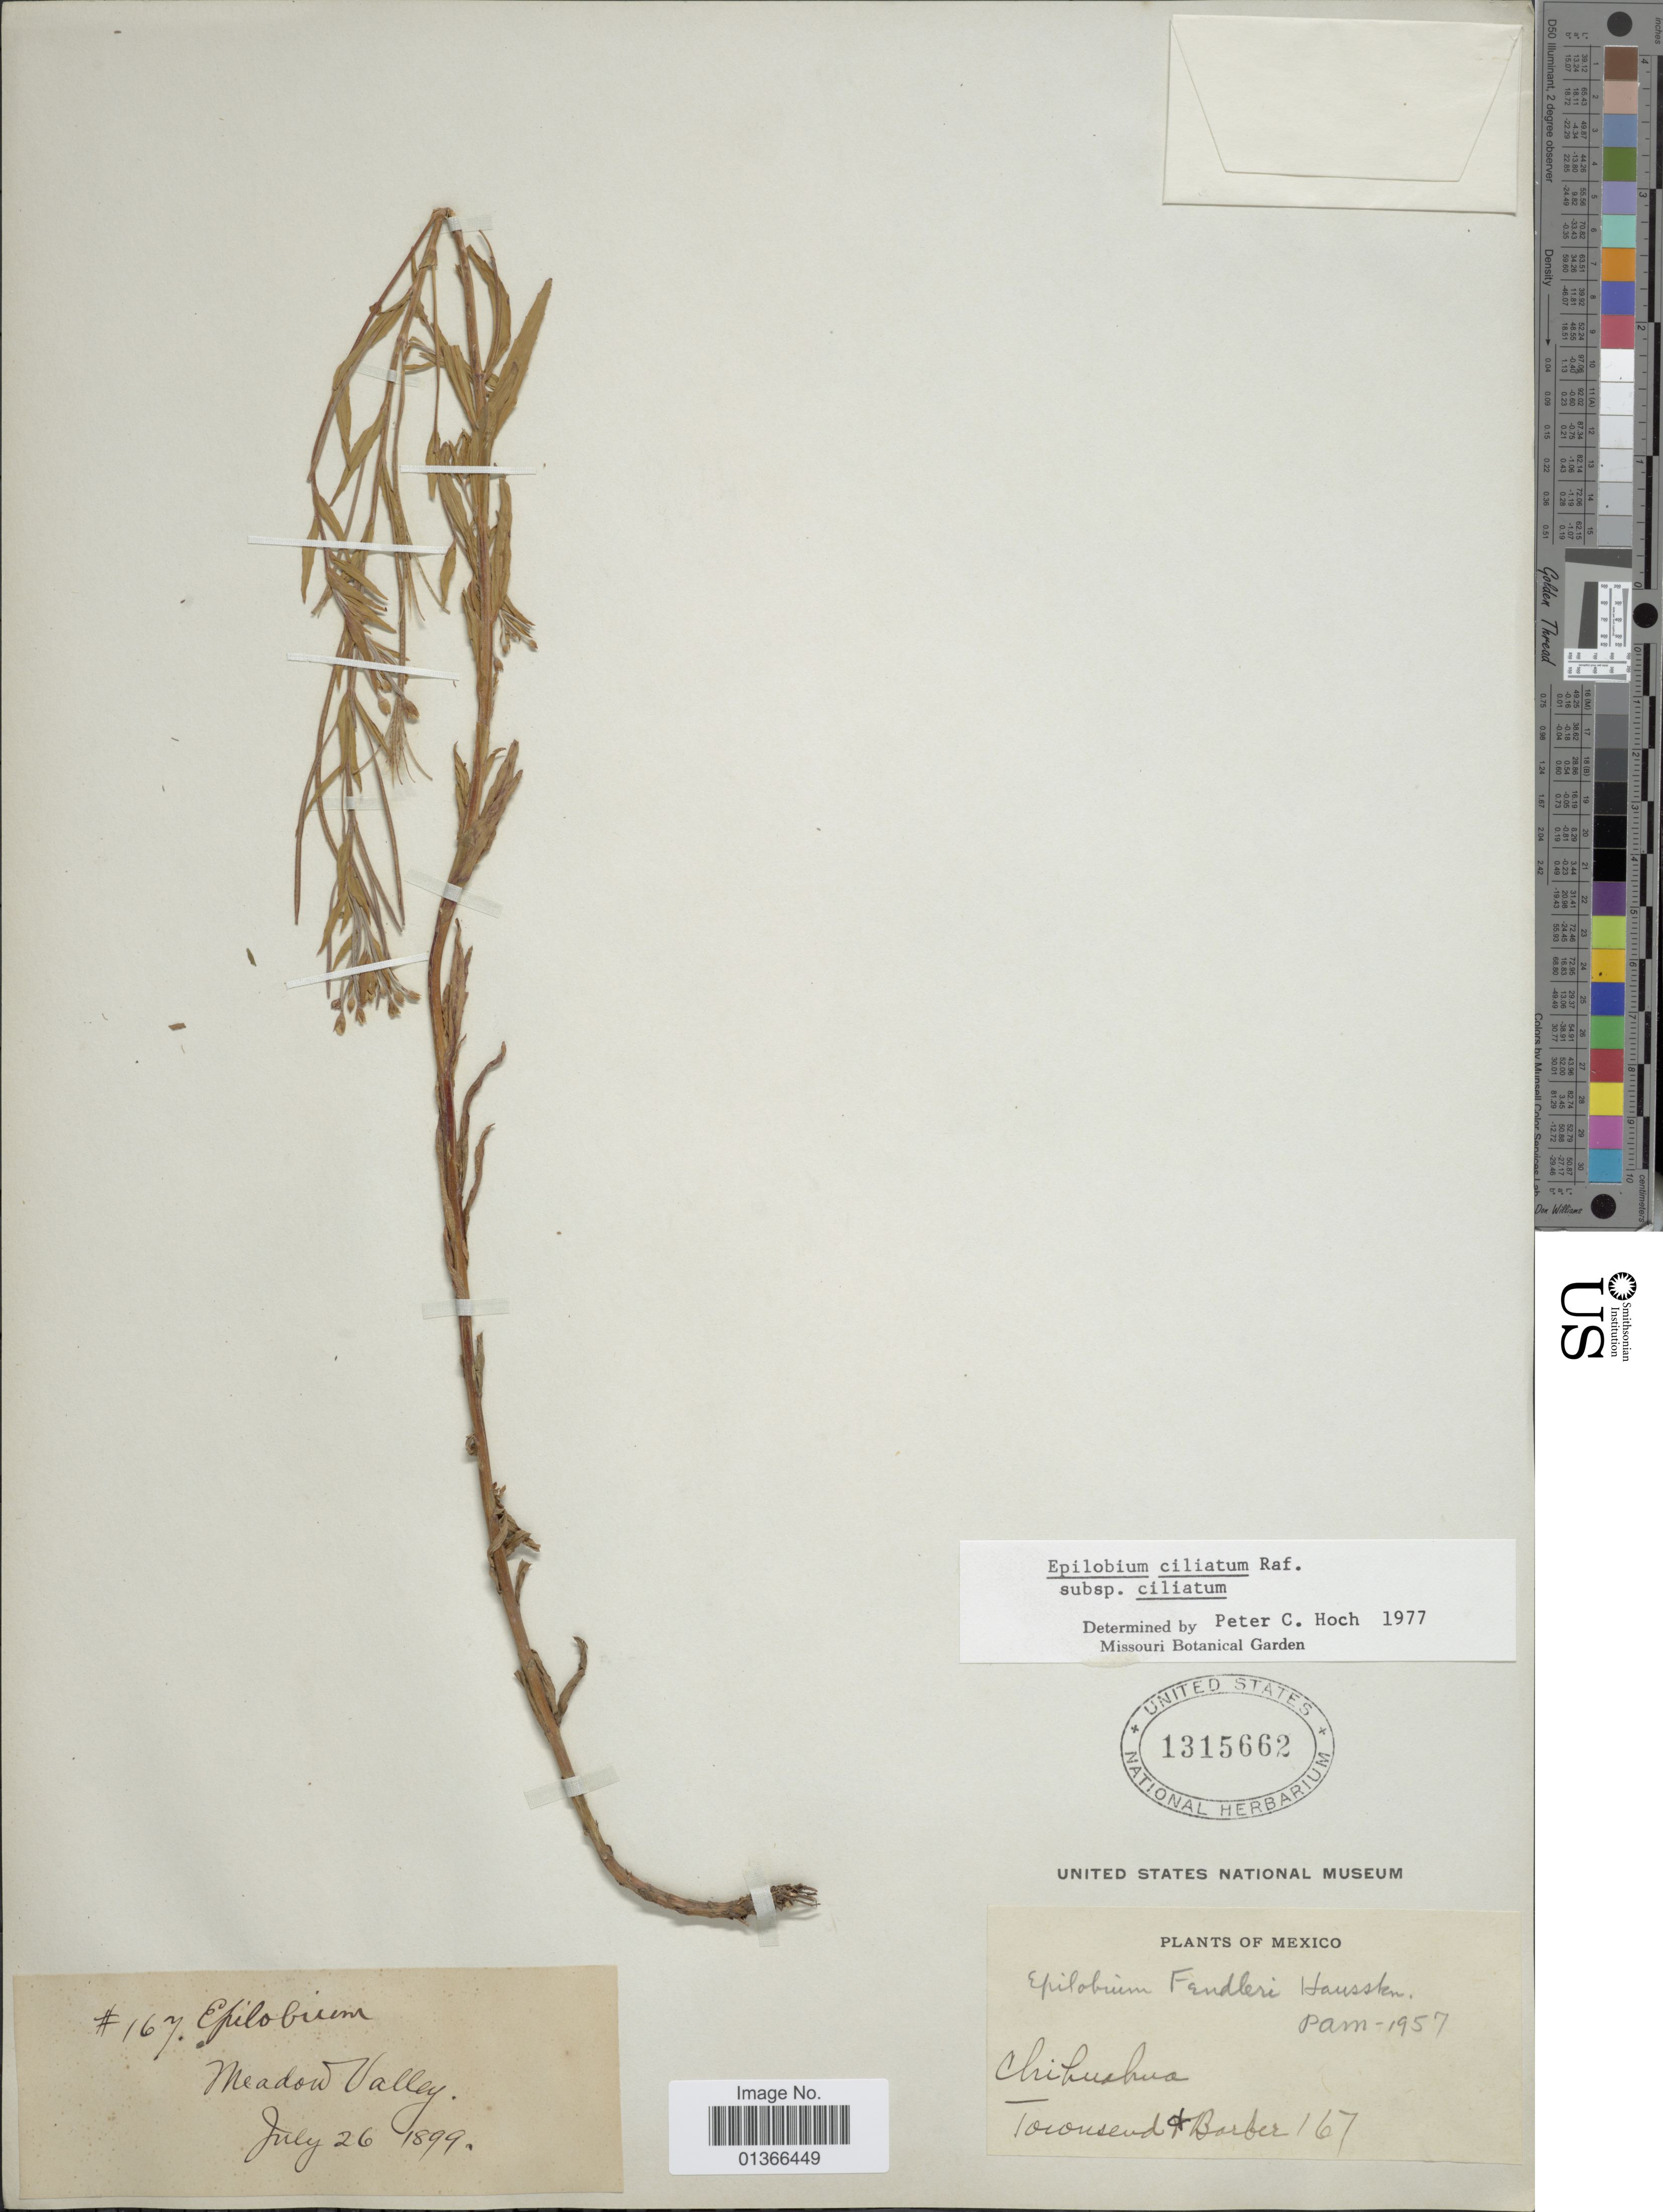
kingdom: Plantae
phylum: Tracheophyta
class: Magnoliopsida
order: Myrtales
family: Onagraceae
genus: Epilobium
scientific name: Epilobium ciliatum subsp. ciliatum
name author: Raf.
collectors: C. H. T. Townsend & C. Barber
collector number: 167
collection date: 1899-07-26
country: Mexico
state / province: Chihuahua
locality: Meadow Valley.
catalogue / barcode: US 1315662